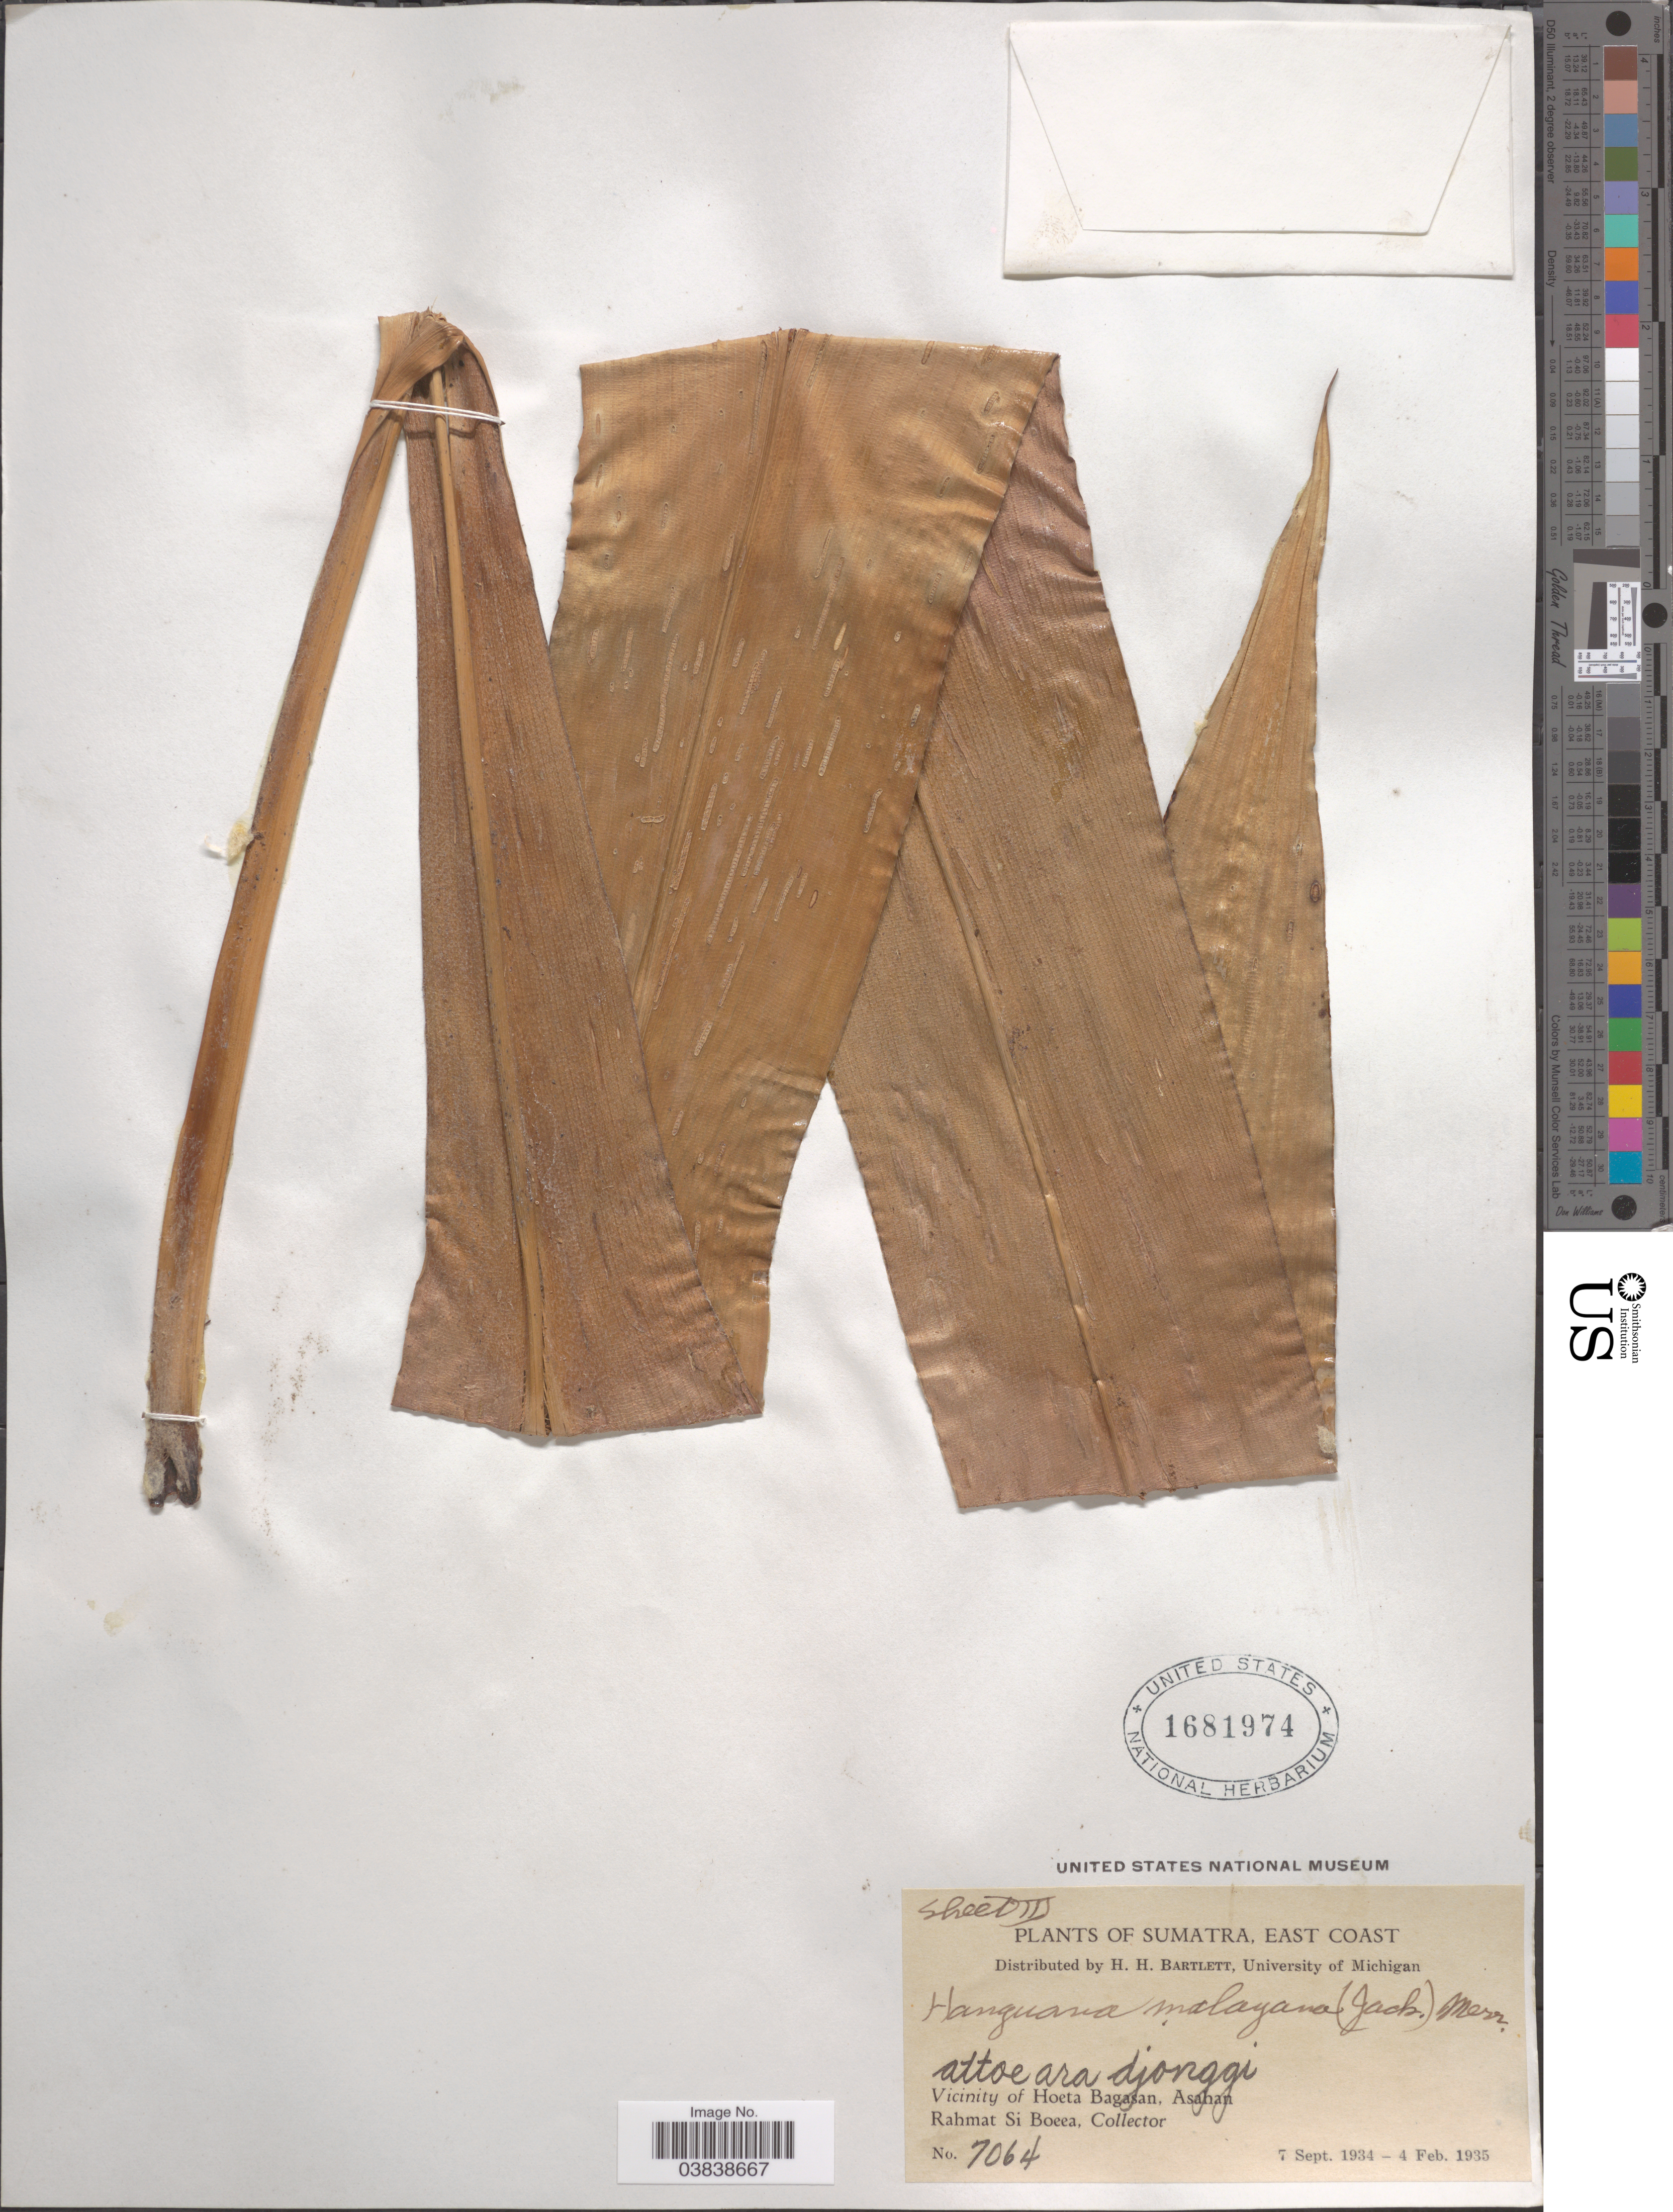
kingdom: Plantae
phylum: Tracheophyta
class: Liliopsida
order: Commelinales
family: Hanguanaceae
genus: Hanguana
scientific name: Hanguana malayana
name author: (Jack) Merr.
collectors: Rahmat Si Boeea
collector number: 7064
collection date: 1934-09-07/1935-02-04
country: Indonesia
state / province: Sumatra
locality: East Coast. Vicinity of Hoeta Bagasan, Asahan.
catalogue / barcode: US 1681974